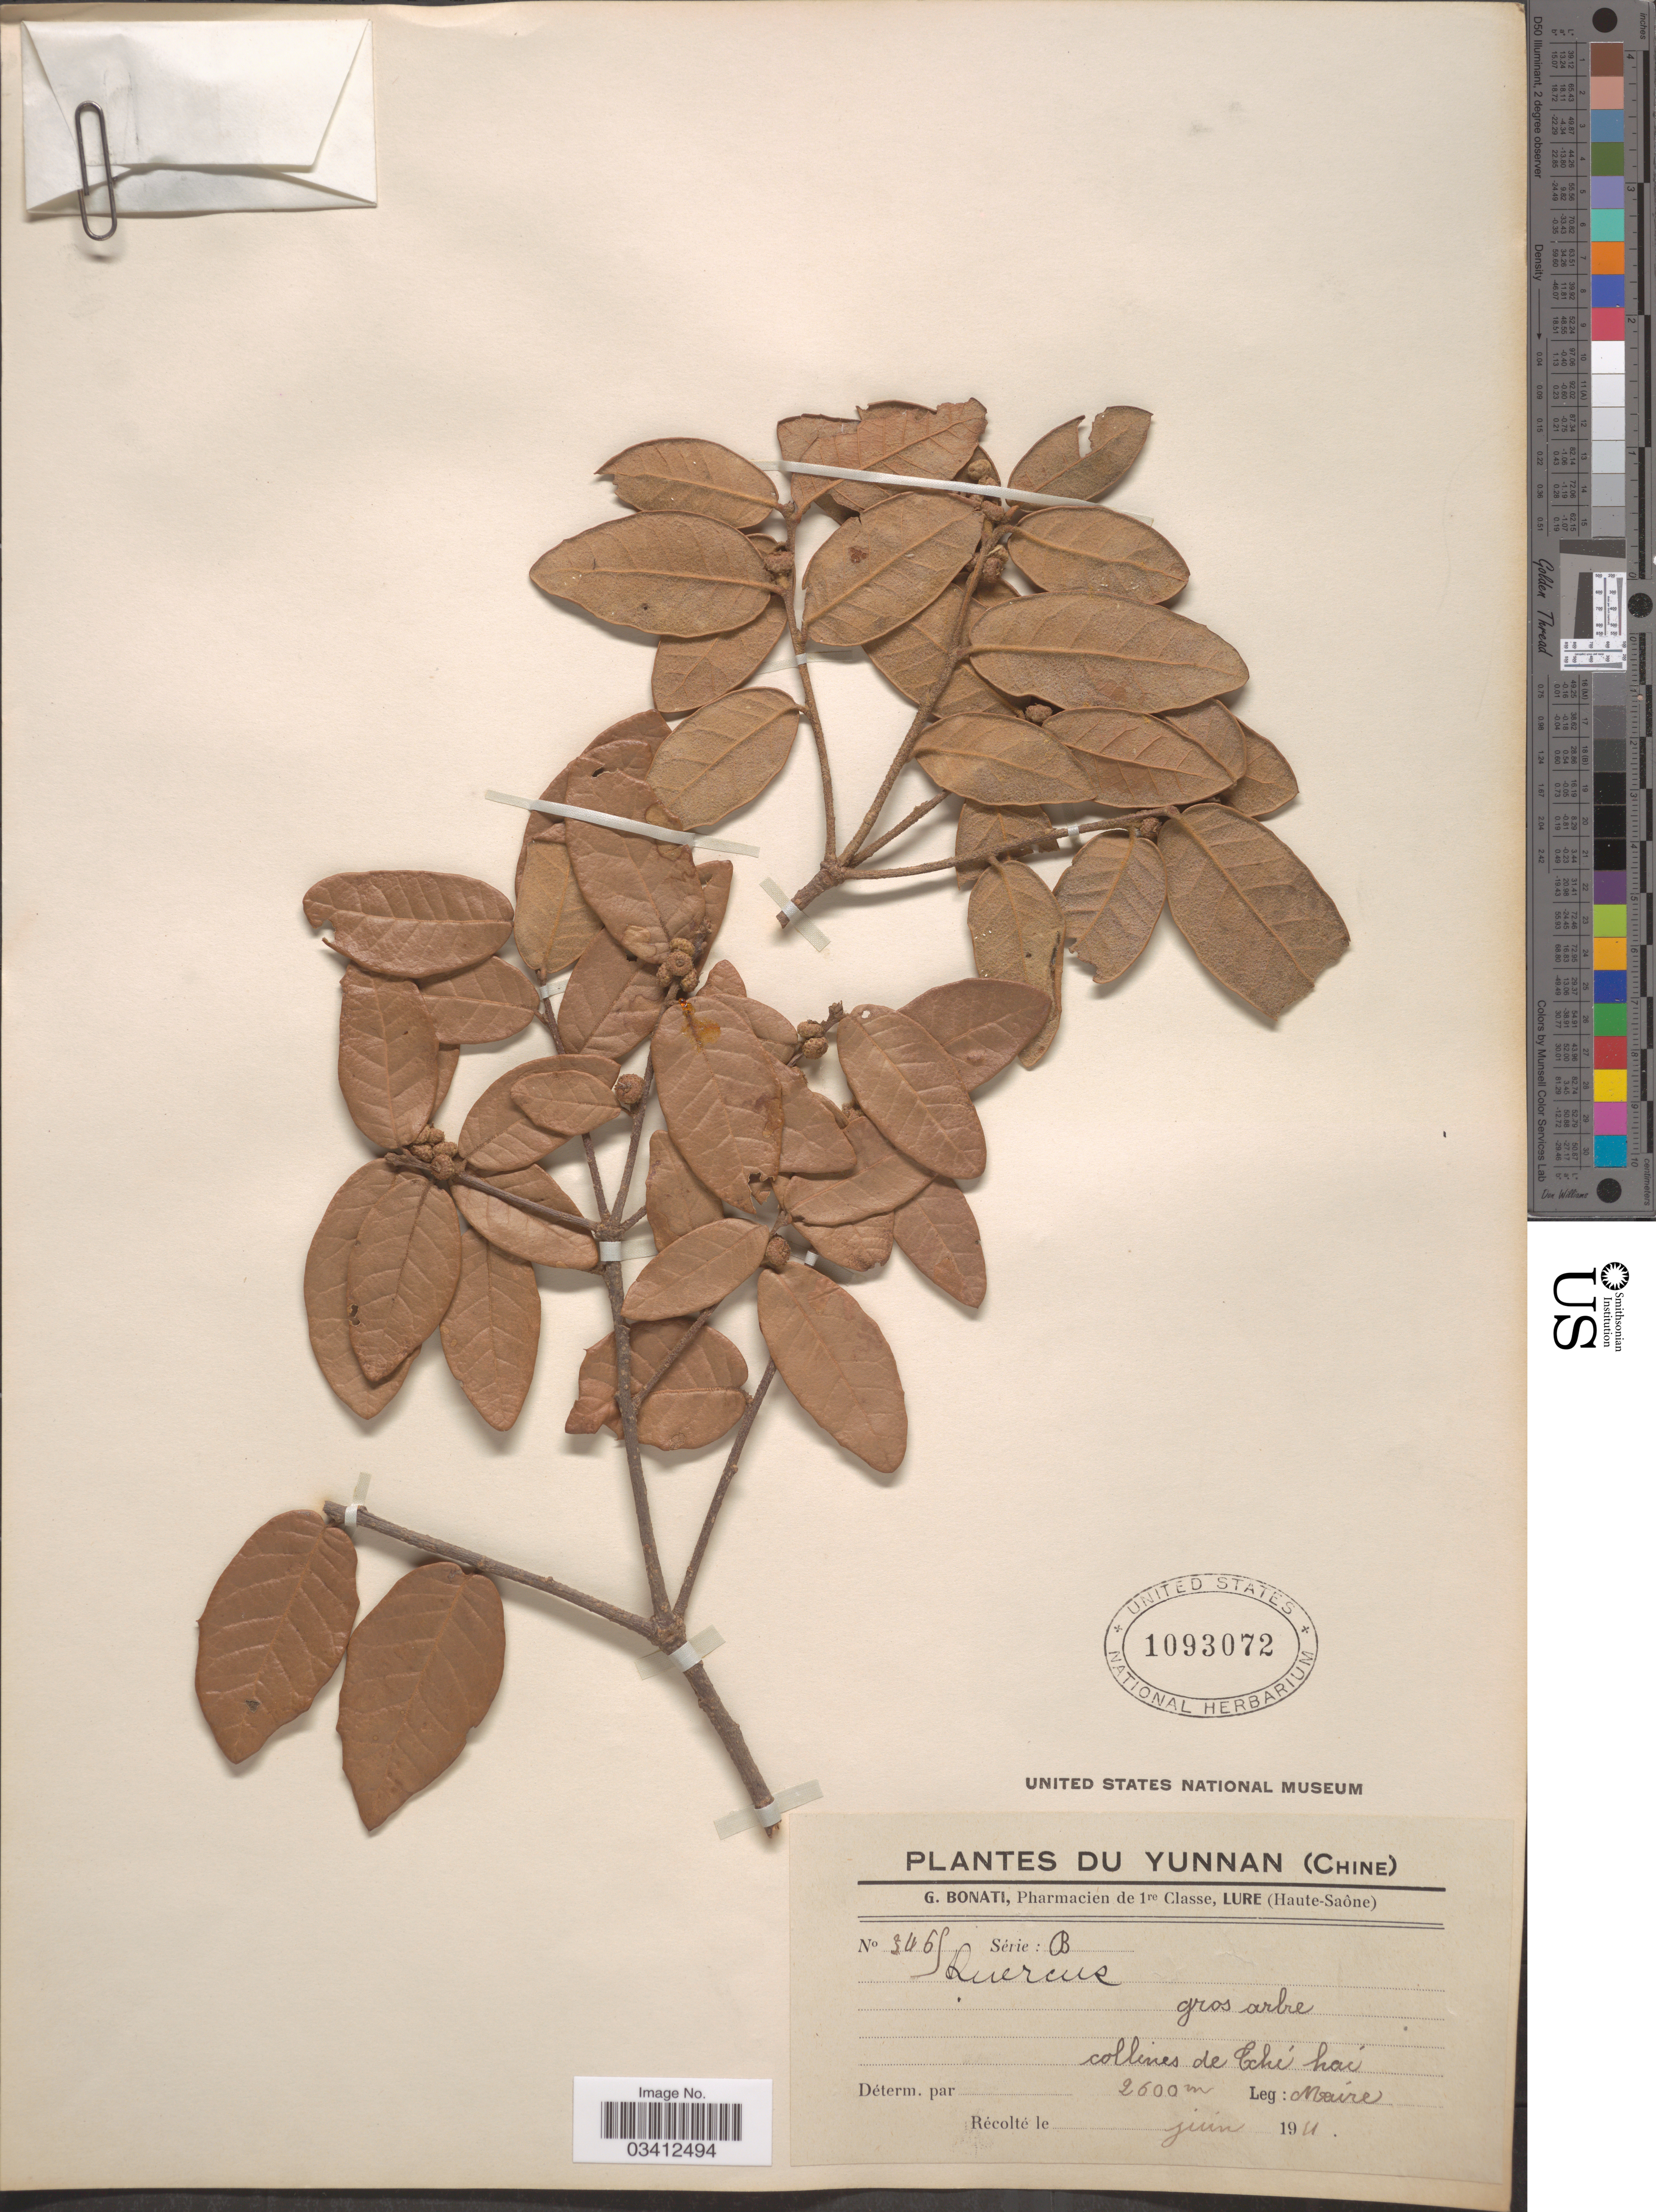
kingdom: Plantae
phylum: Tracheophyta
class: Magnoliopsida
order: Fagales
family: Fagaceae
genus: Quercus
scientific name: Quercus sp.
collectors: Maire, --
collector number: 3465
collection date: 1911-06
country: China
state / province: Yunnan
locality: Collines de Tchi hai.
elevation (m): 2600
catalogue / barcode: US 1093072